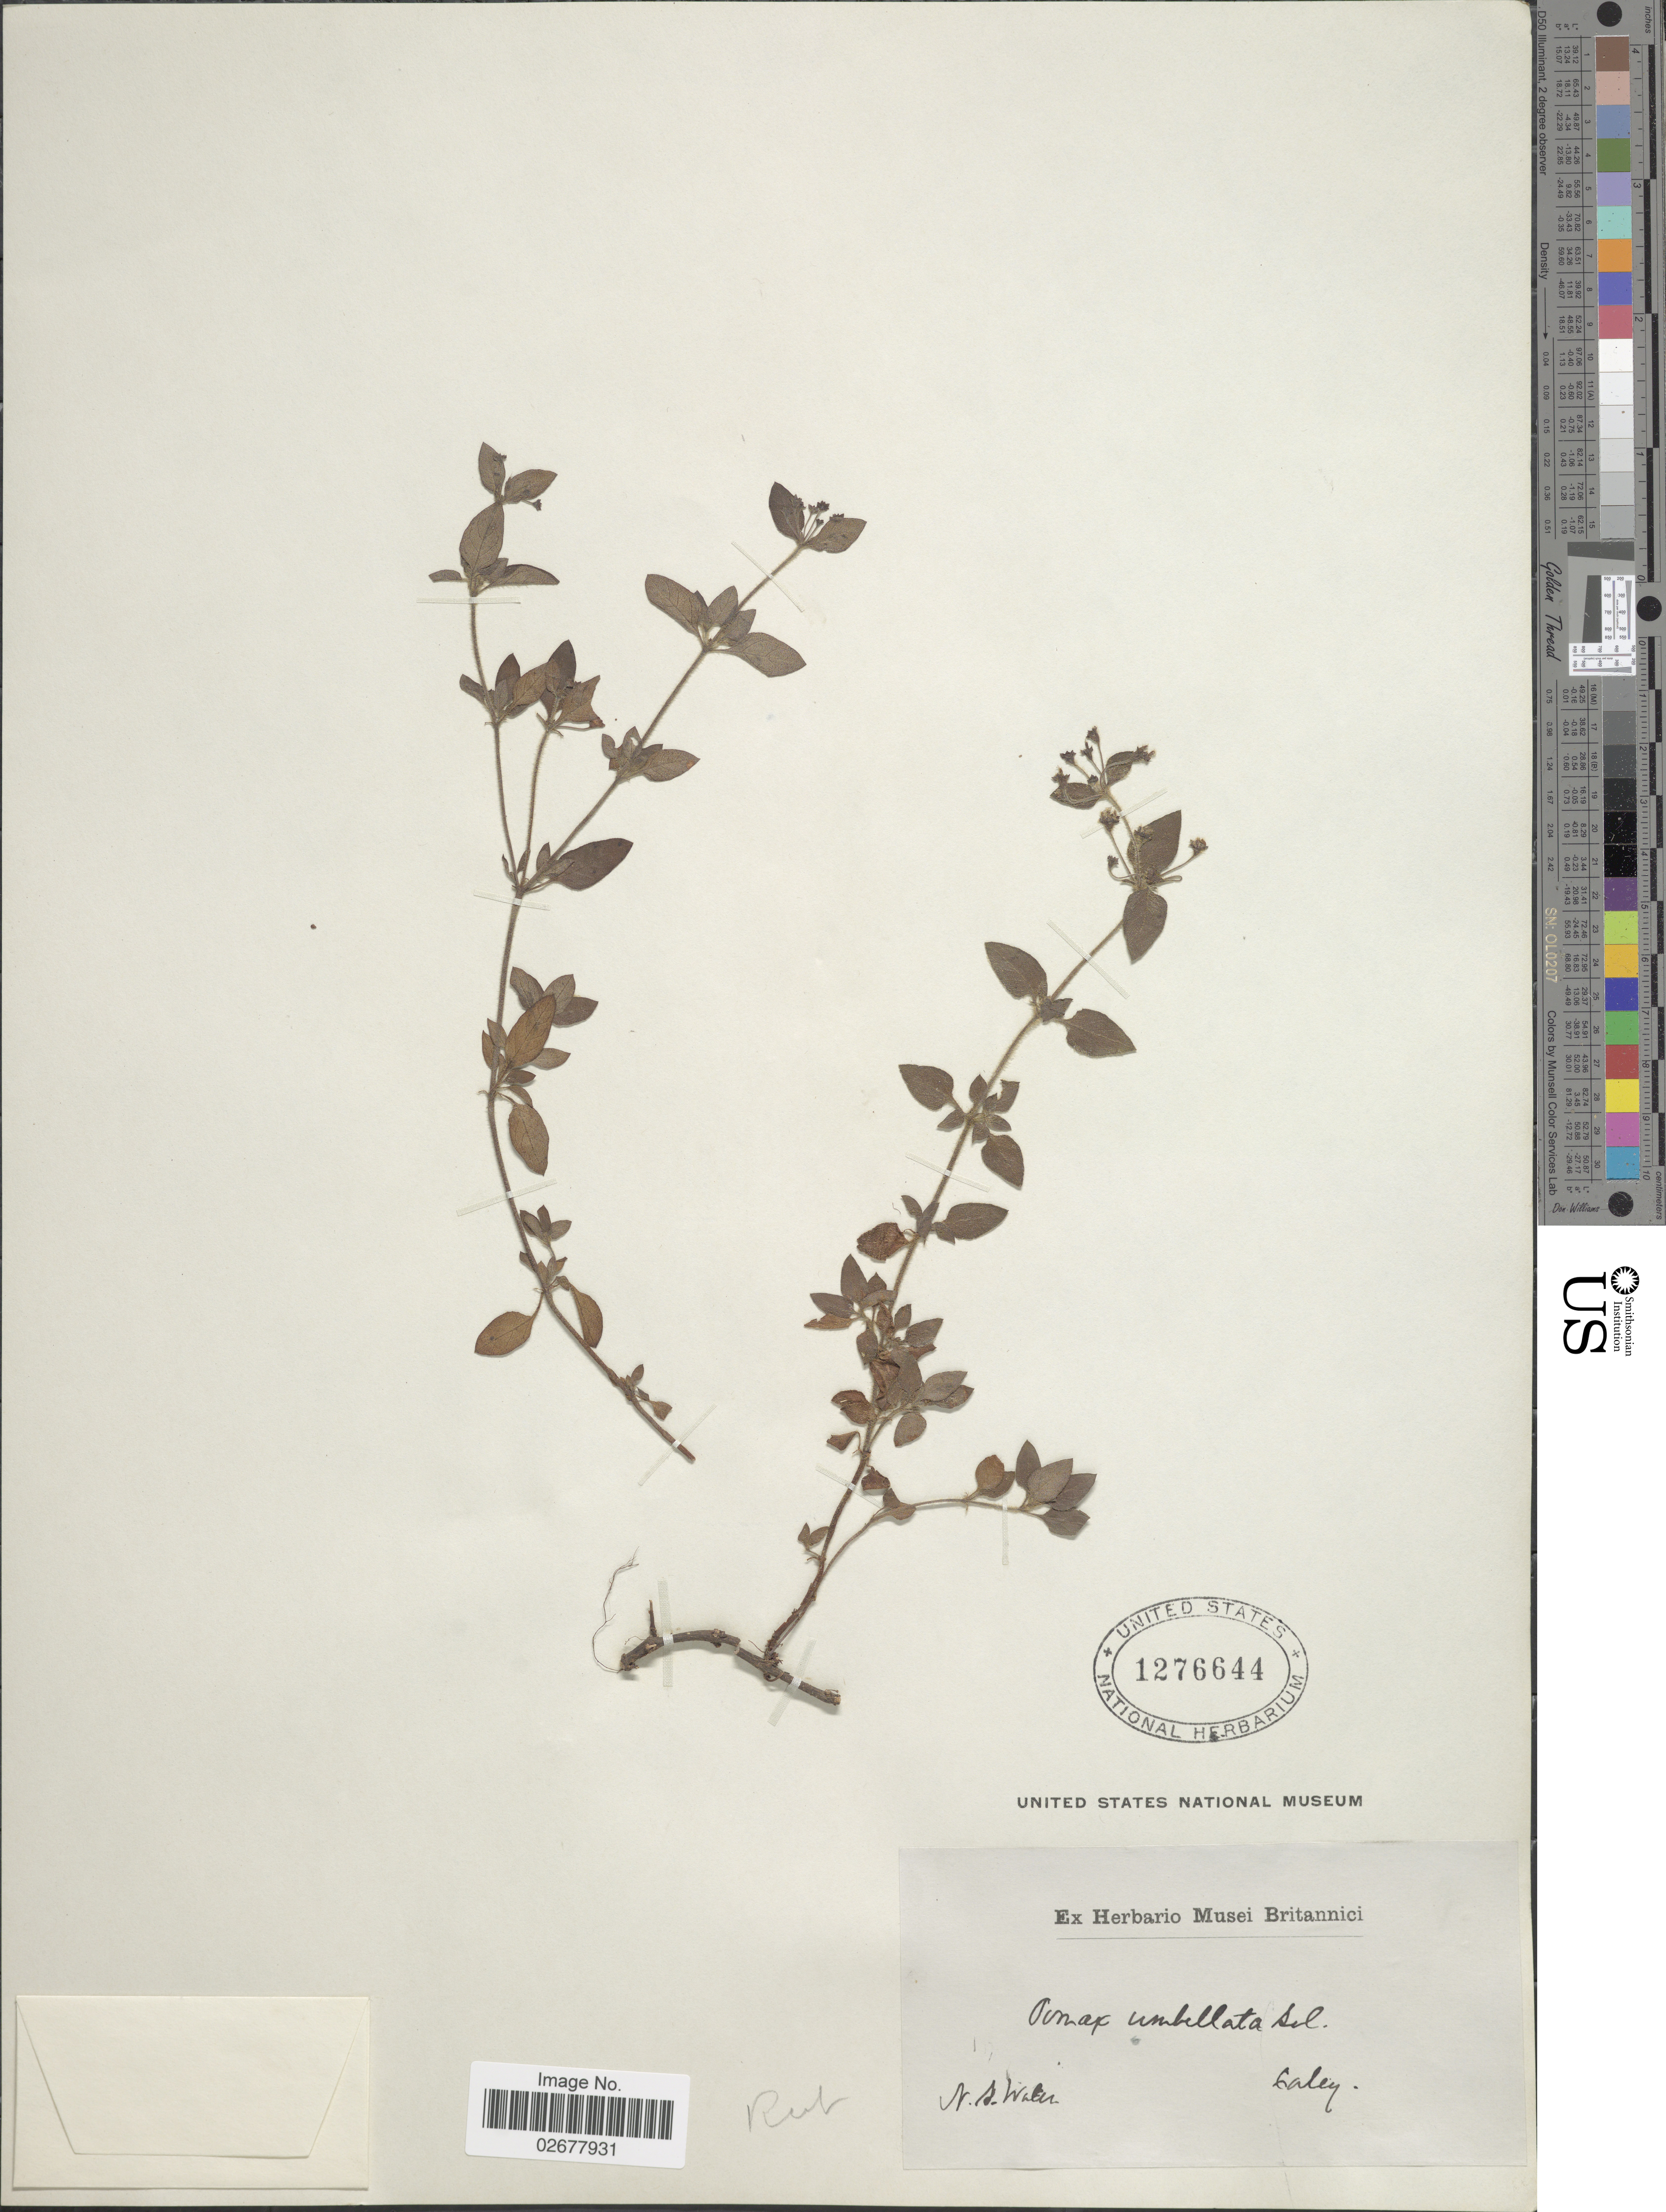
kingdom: Plantae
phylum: Tracheophyta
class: Magnoliopsida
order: Gentianales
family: Rubiaceae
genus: Pomax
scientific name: Pomax umbellata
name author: (Gaertn.) Sol. ex A. Rich.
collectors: -. Caley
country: Australia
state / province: New South Wales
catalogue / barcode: US 1276644